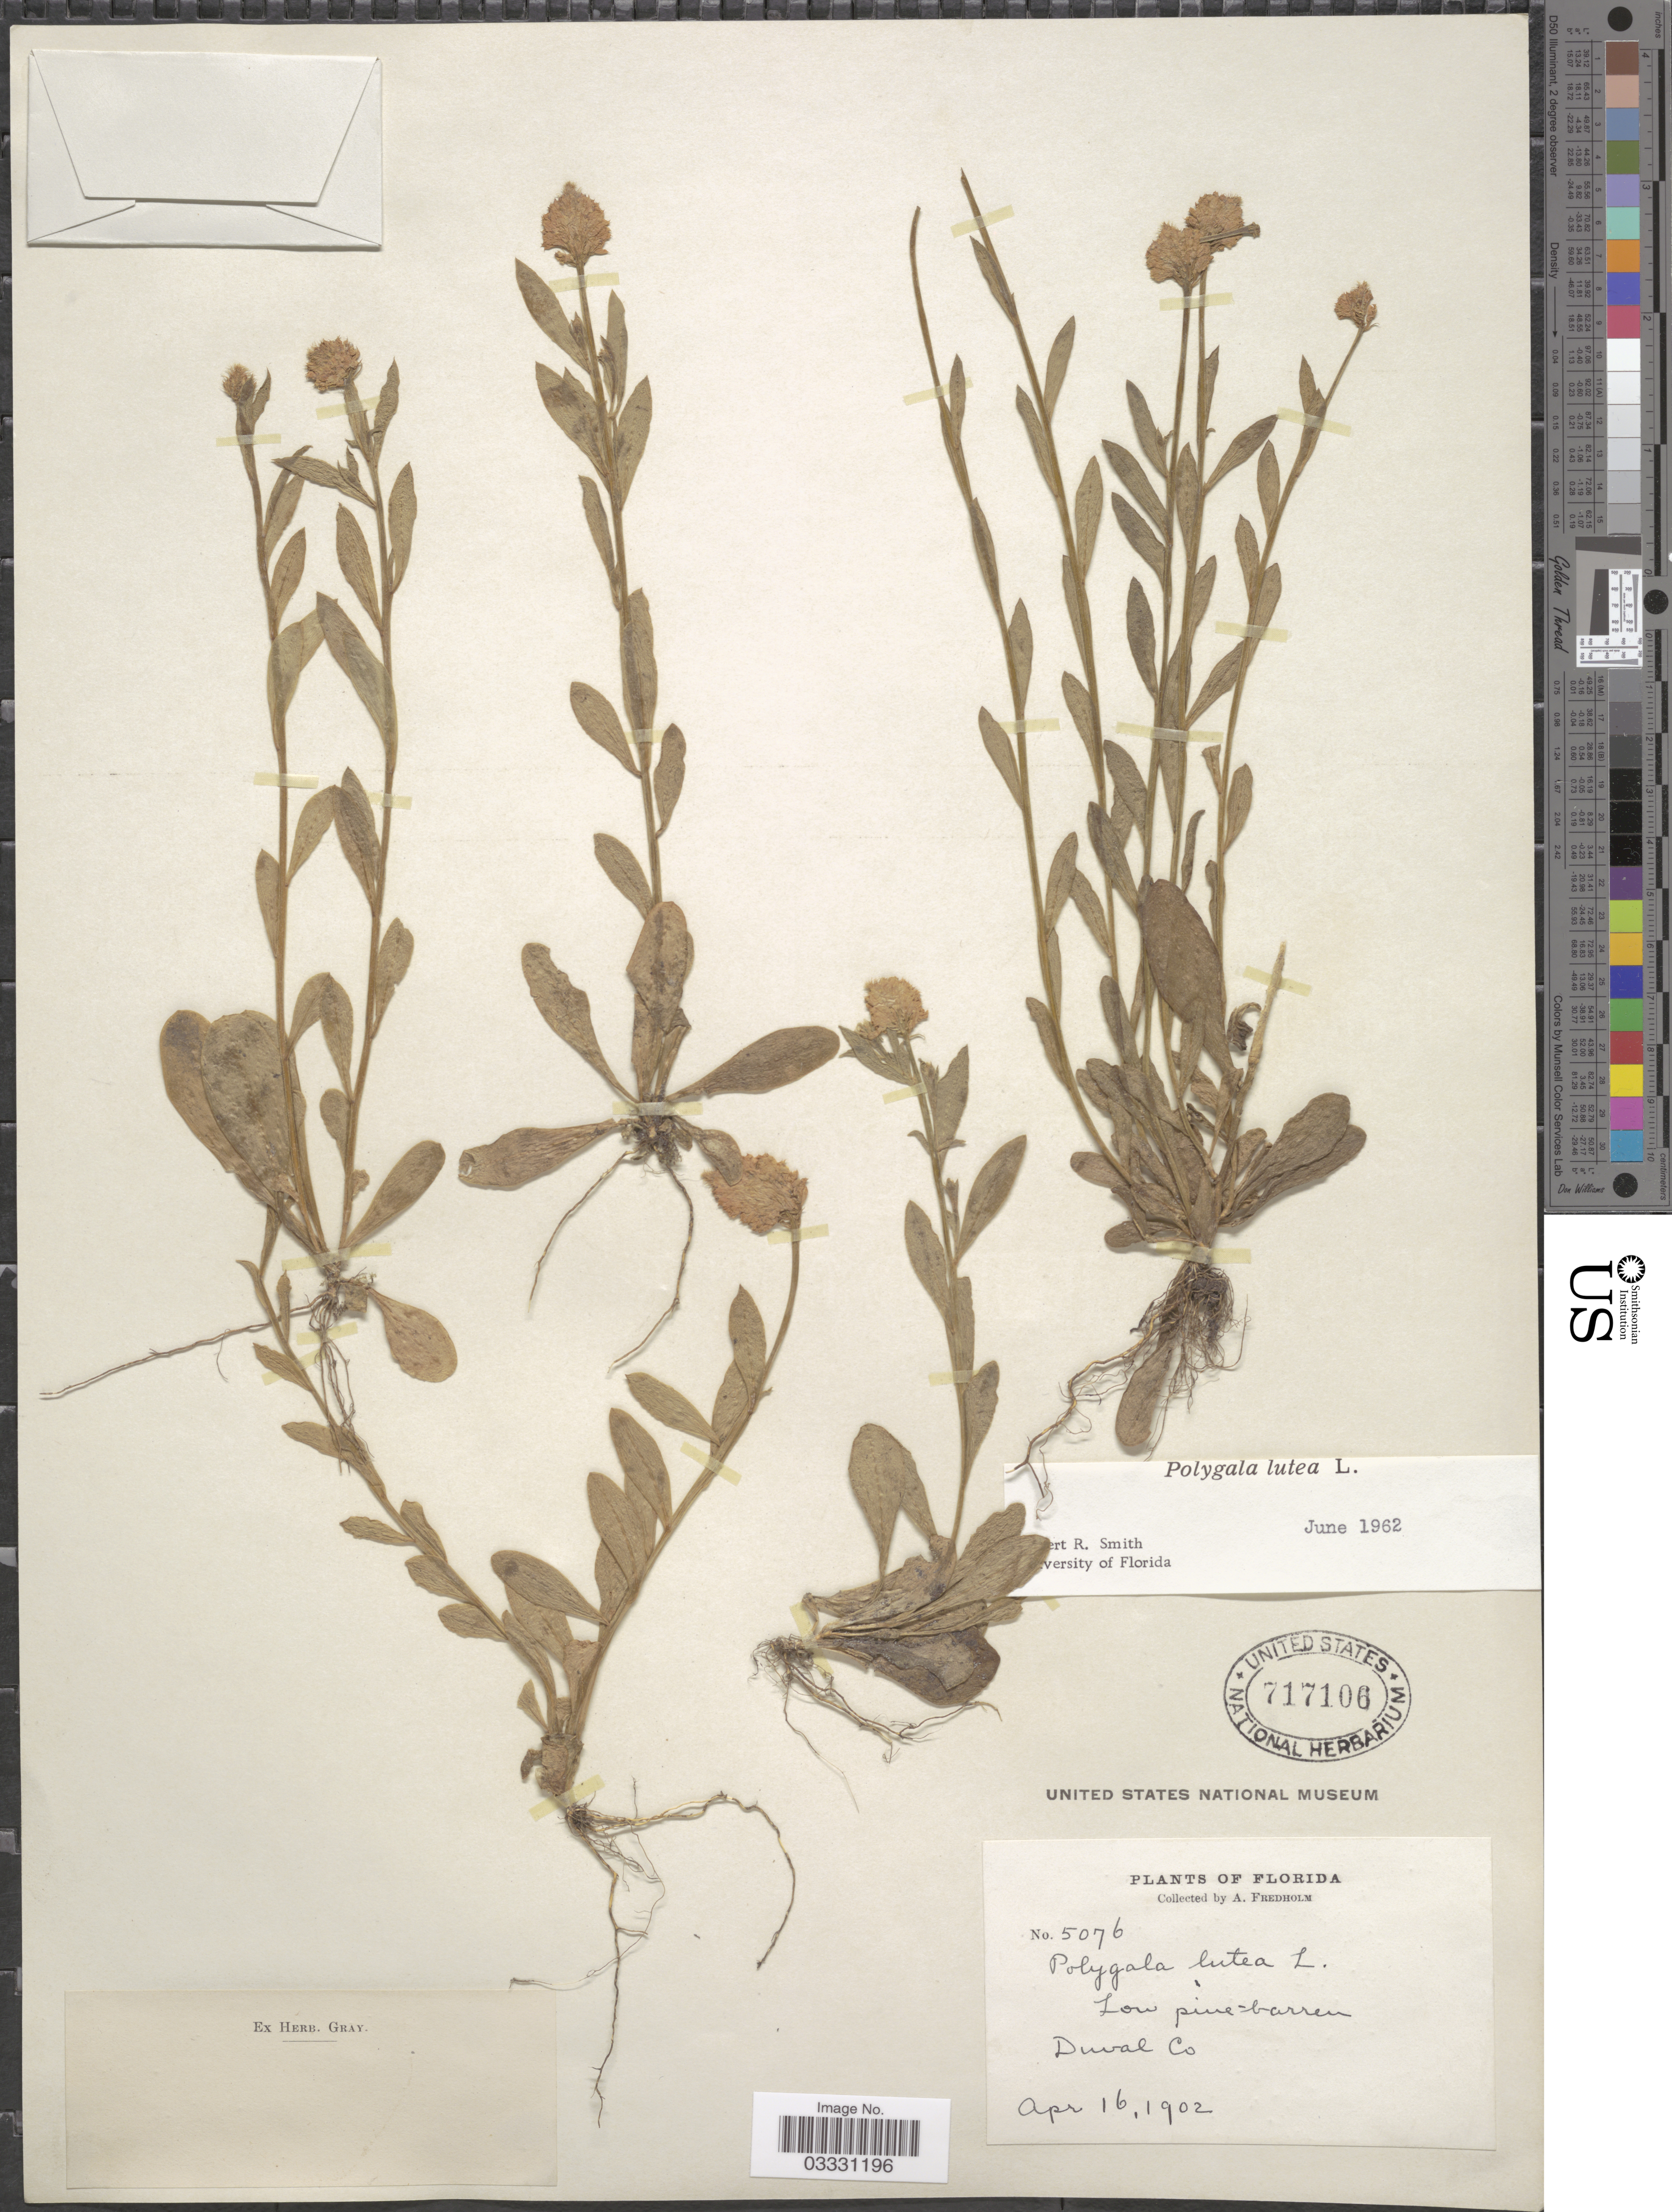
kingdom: Plantae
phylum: Tracheophyta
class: Magnoliopsida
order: Fabales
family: Polygalaceae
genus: Polygala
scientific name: Polygala lutea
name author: L.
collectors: A. Fredholm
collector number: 5076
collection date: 1902-04-16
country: United States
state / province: Florida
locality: Low pine-barren, Duval Co.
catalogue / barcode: US 717106